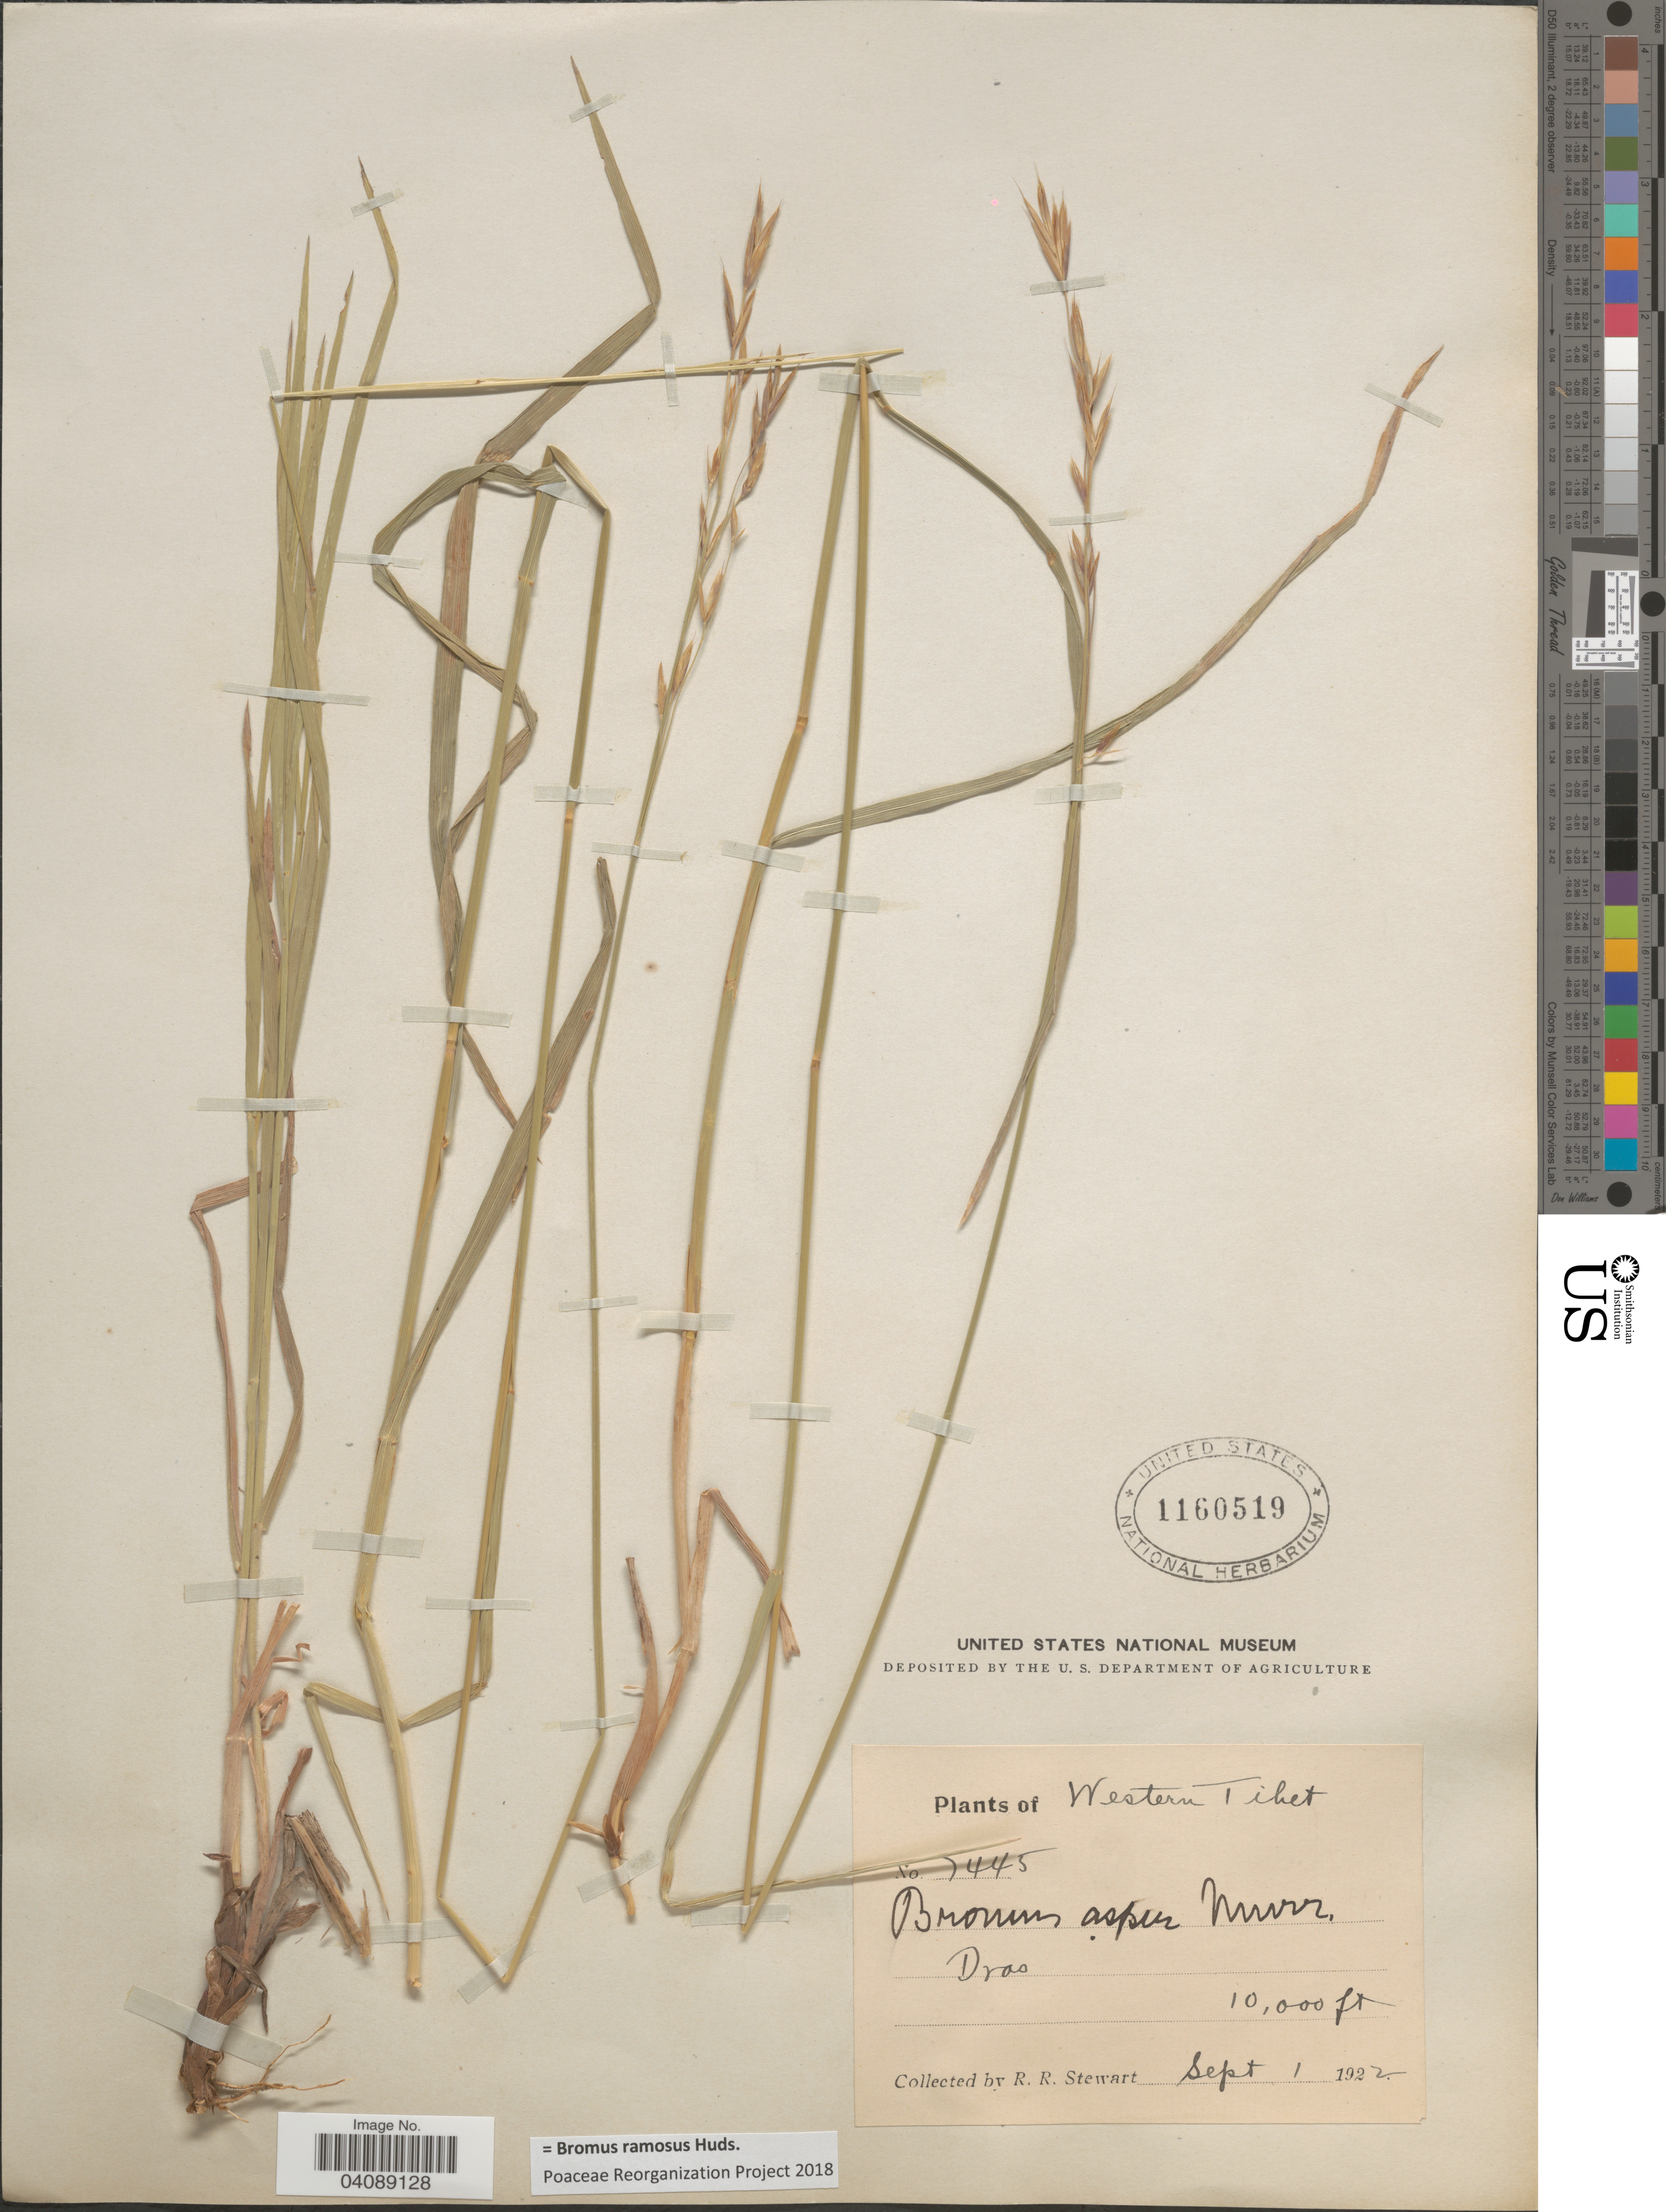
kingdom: Plantae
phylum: Tracheophyta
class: Liliopsida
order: Poales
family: Poaceae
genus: Bromus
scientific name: Bromus ramosus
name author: Huds.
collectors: R. Stewart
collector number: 7445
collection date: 1922-09-01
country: China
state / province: Xizang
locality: Western Tibet. Dras.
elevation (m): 3048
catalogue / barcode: US 1160519